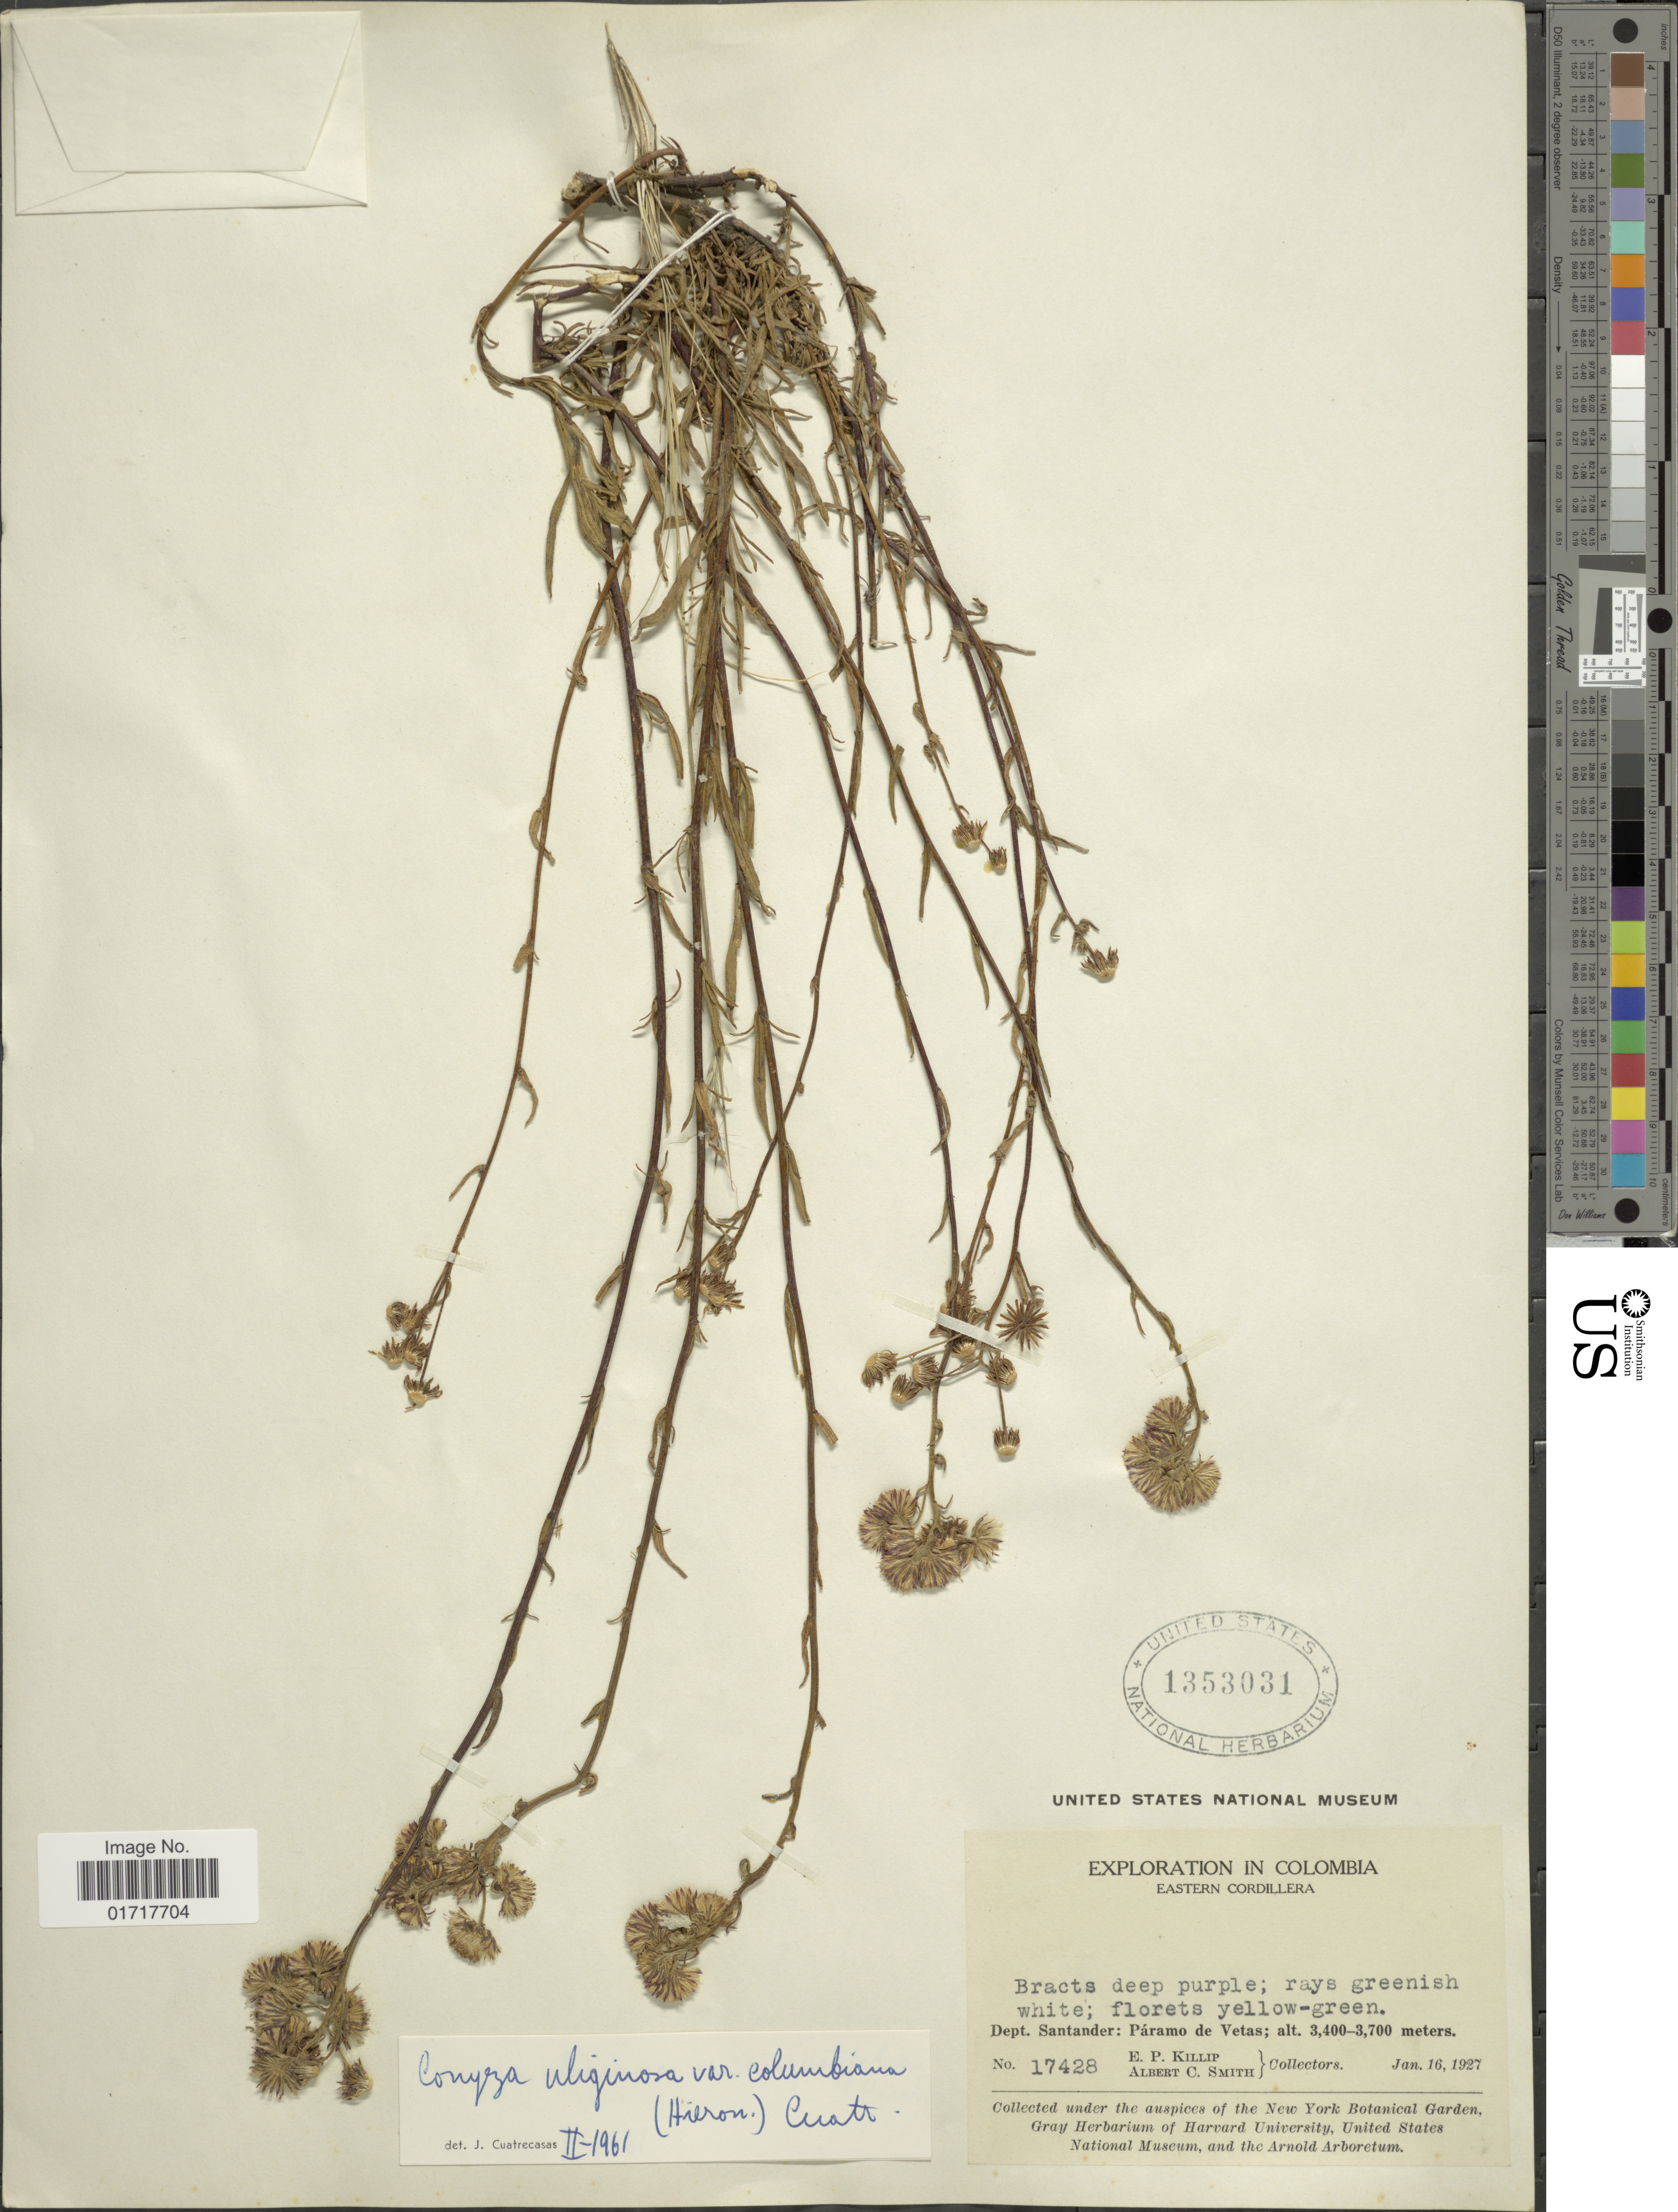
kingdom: Plantae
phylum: Tracheophyta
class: Magnoliopsida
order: Asterales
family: Asteraceae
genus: Conyza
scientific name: Conyza uliginosa var. colimbiana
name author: (Hieron.) Cuatrec.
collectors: E. P. Killip & A. C. Smith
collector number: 17428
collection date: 1927-01-16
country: Colombia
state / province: Santander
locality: Dept. Santander: Paramo de Vetas.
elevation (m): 3400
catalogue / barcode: US 1353031